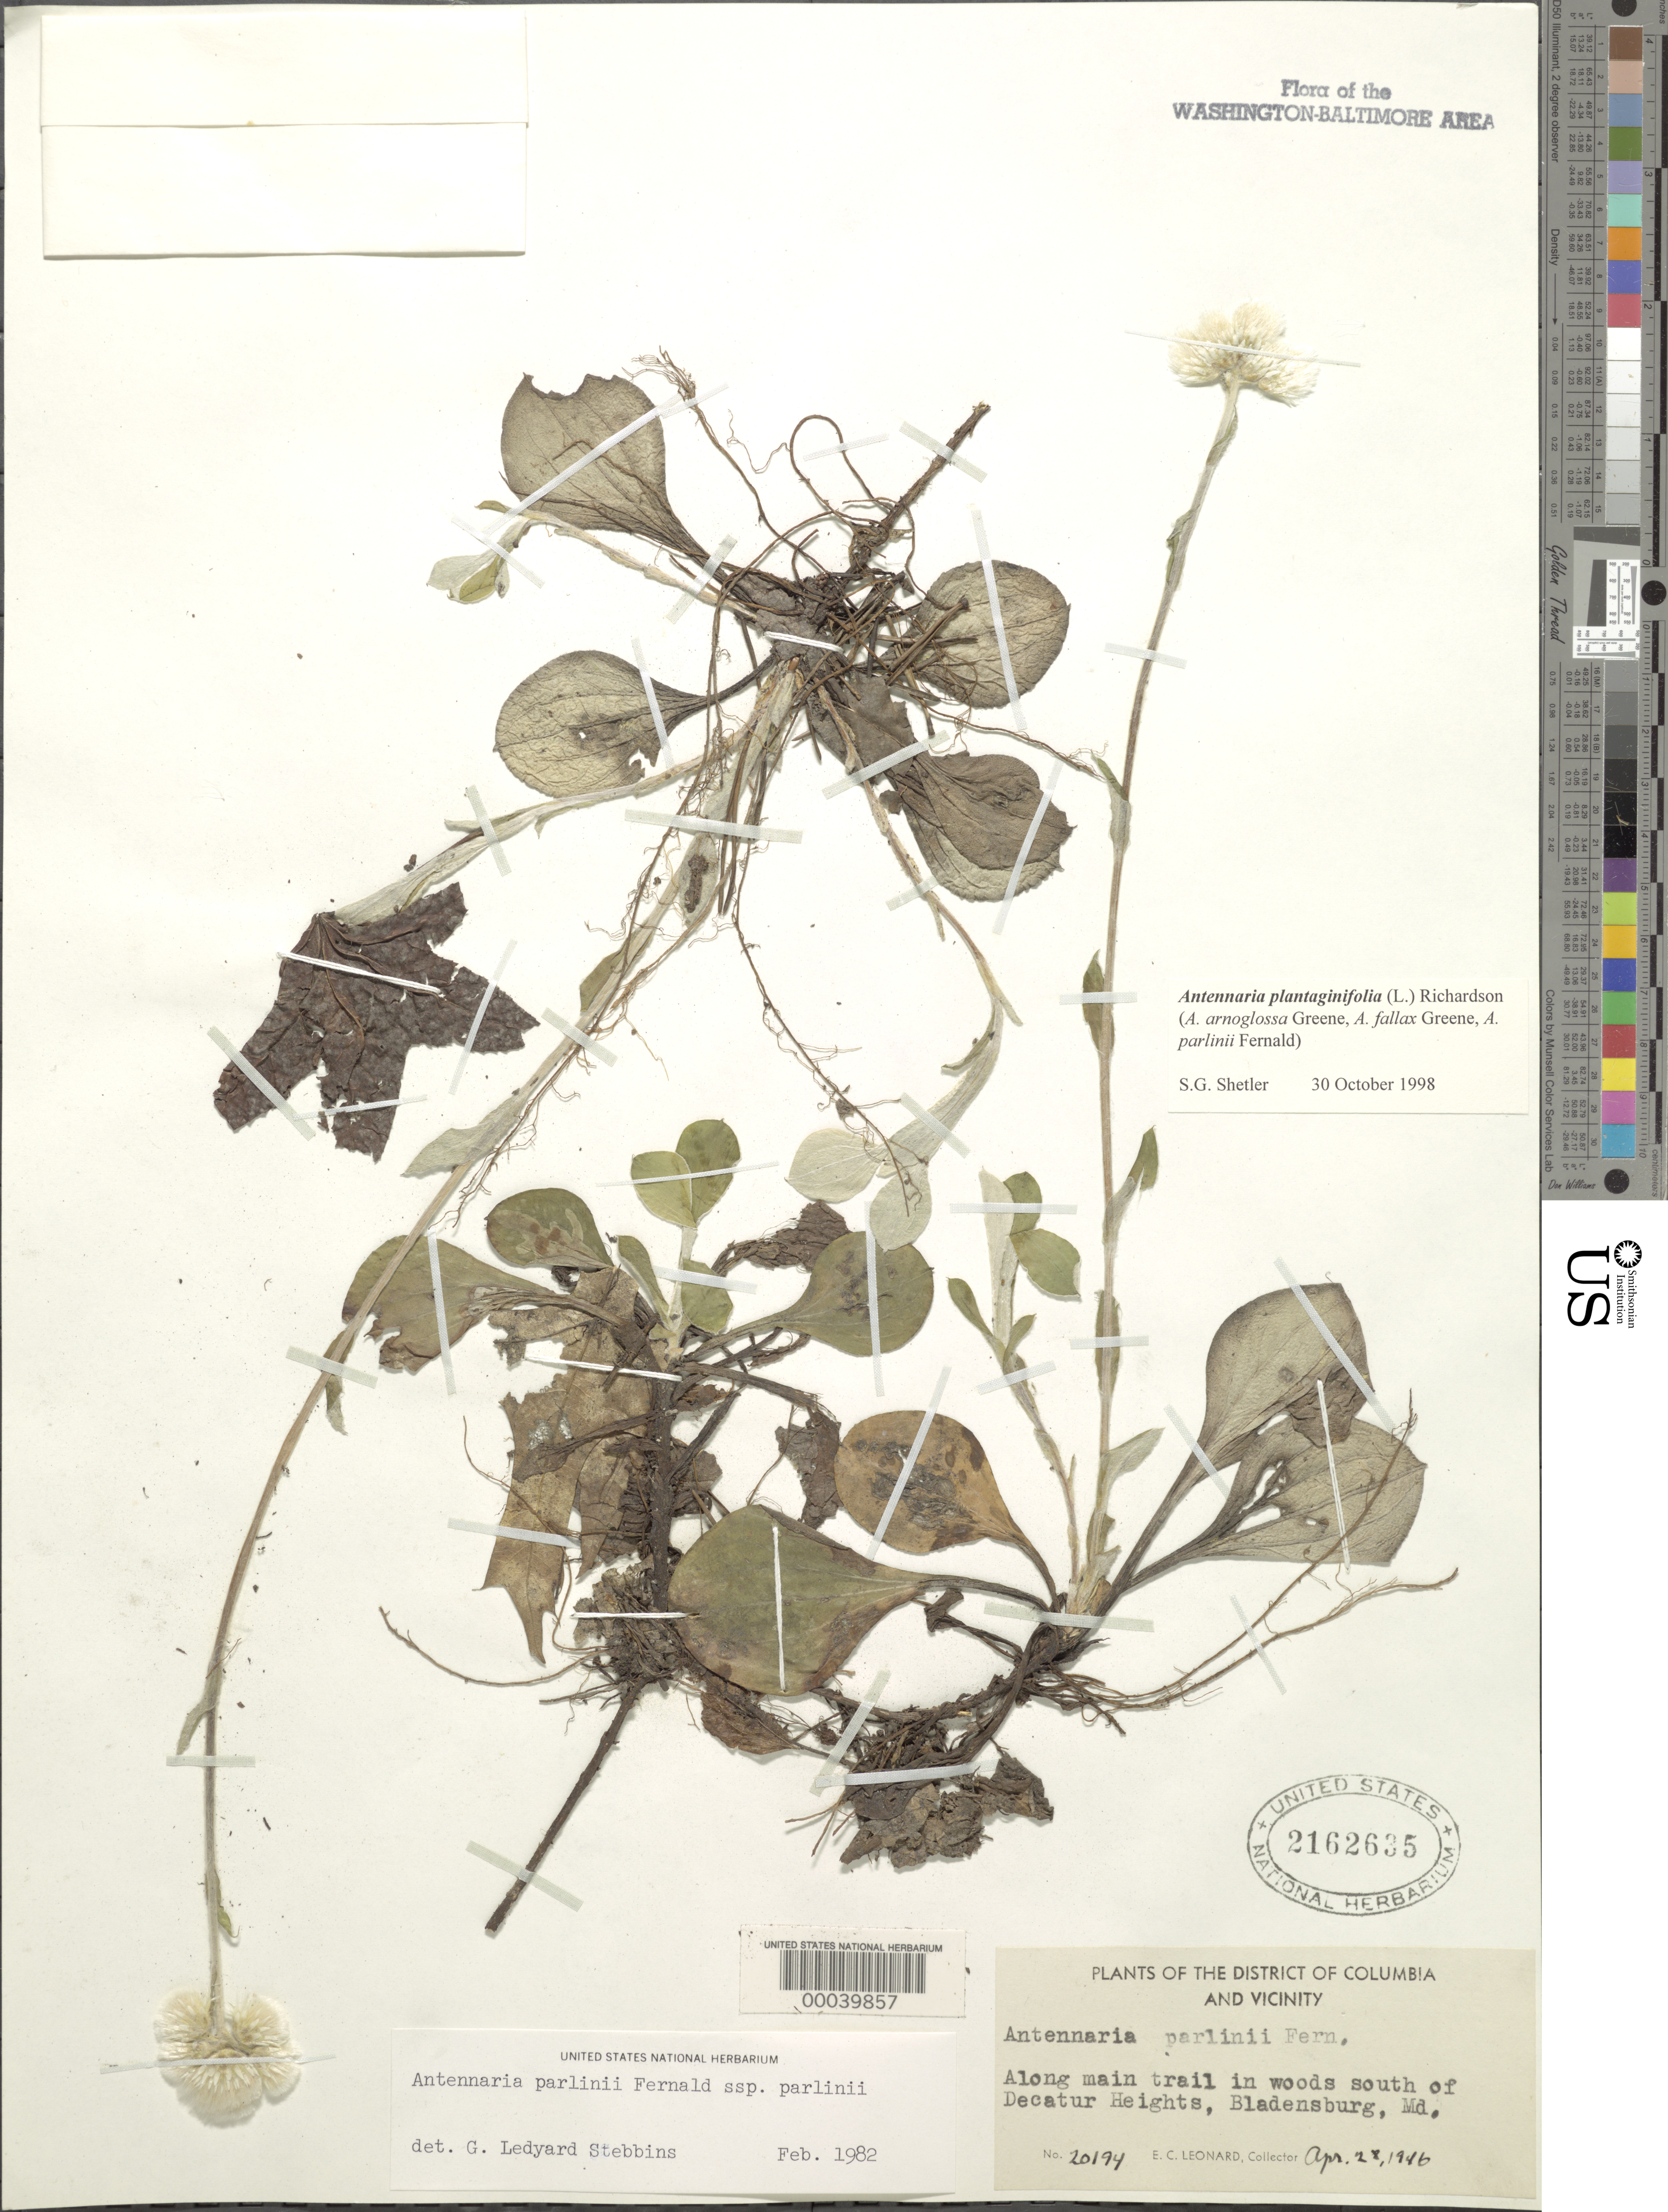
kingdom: Plantae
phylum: Tracheophyta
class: Magnoliopsida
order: Asterales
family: Asteraceae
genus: Antennaria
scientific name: Antennaria plantaginifolia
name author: (L.) Richardson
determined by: Stebbins, G. L.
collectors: E. C. Leonard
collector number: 20194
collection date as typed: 28 Apr 1946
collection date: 1946-04-28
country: United States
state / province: Maryland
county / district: Prince George's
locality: South of Decatur Heights, Bladensburg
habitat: Woods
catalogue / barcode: US 2162635